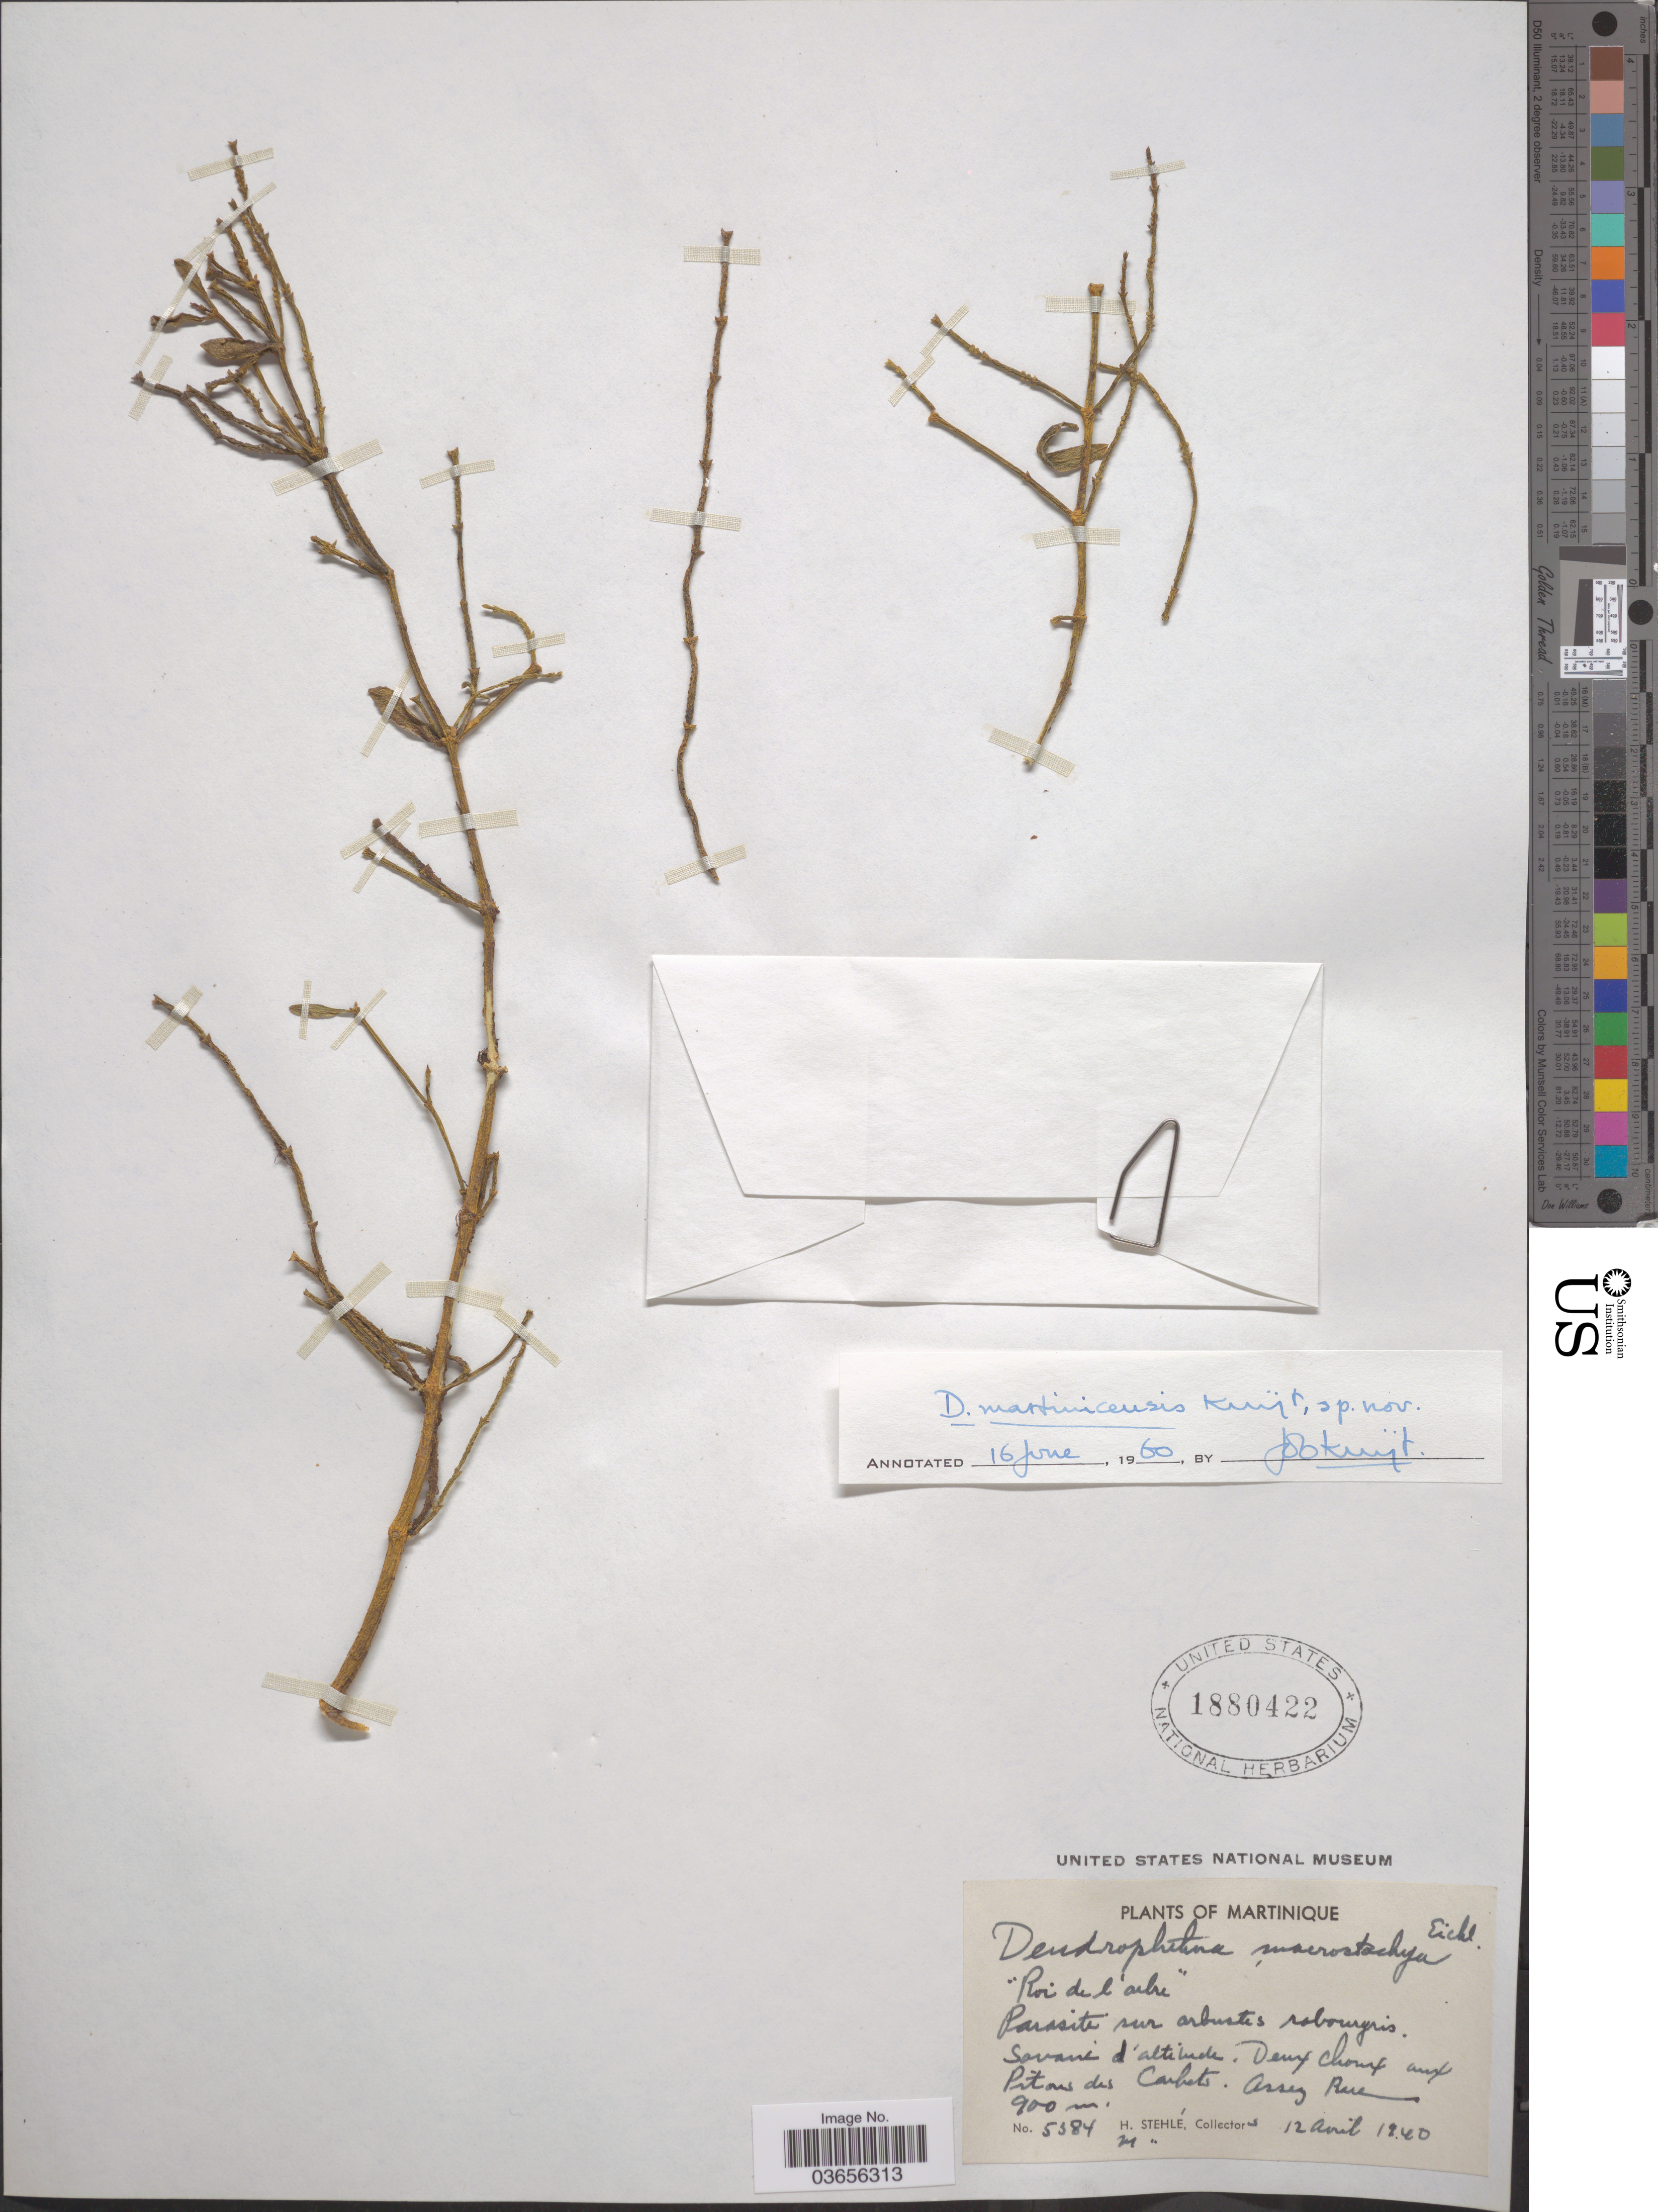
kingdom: Plantae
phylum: Tracheophyta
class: Magnoliopsida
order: Santalales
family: Viscaceae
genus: Dendrophthora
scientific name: Dendrophthora martinicensis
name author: Kuijt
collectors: H. Stehlé & M. Stehlé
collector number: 5384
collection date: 1940-04-12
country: Martinique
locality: Deux choux aux Pitons du Carbets.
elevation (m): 900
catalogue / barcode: US 1880422